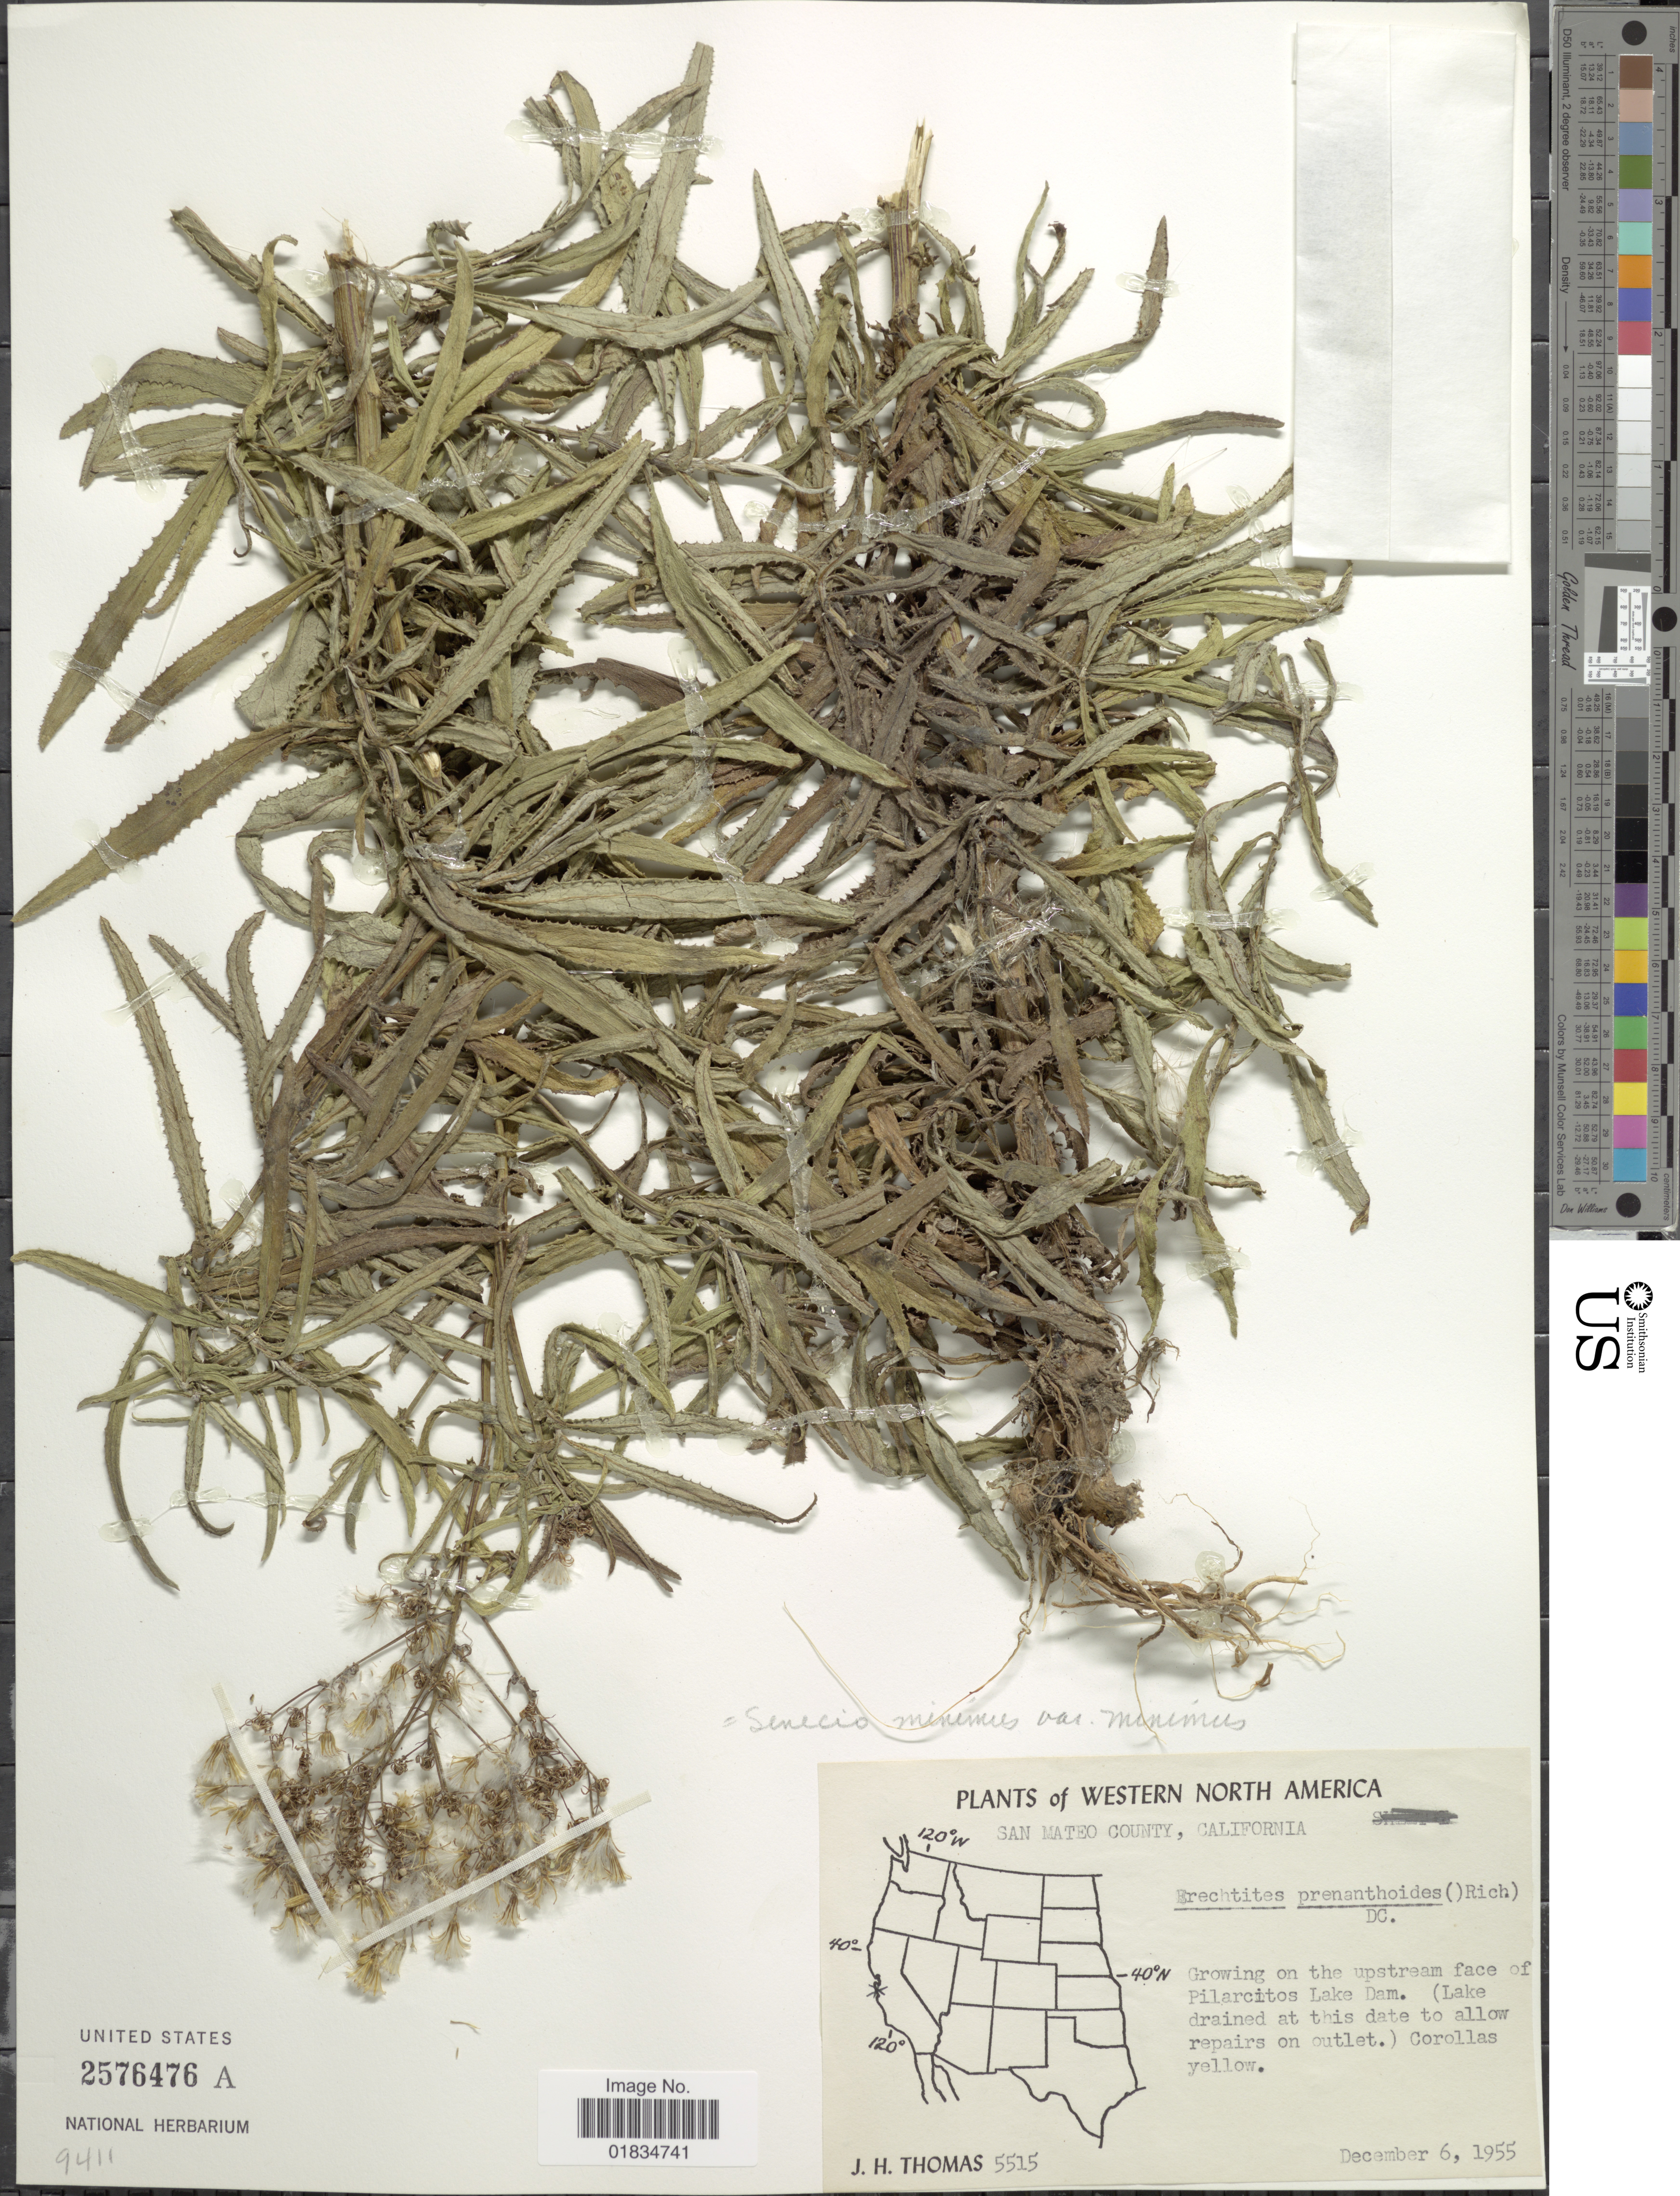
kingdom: Plantae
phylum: Tracheophyta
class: Magnoliopsida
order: Asterales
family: Asteraceae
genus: Erechtites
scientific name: Erechtites minimus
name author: (Poir.) DC.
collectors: J. H. Thomas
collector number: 5515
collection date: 1955-12-06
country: United States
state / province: California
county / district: San Mateo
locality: San Mateo County, face of Pilarcitos Lake Dam (Lake drained at this date to allow repairs on outlet)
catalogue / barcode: US 2576476A